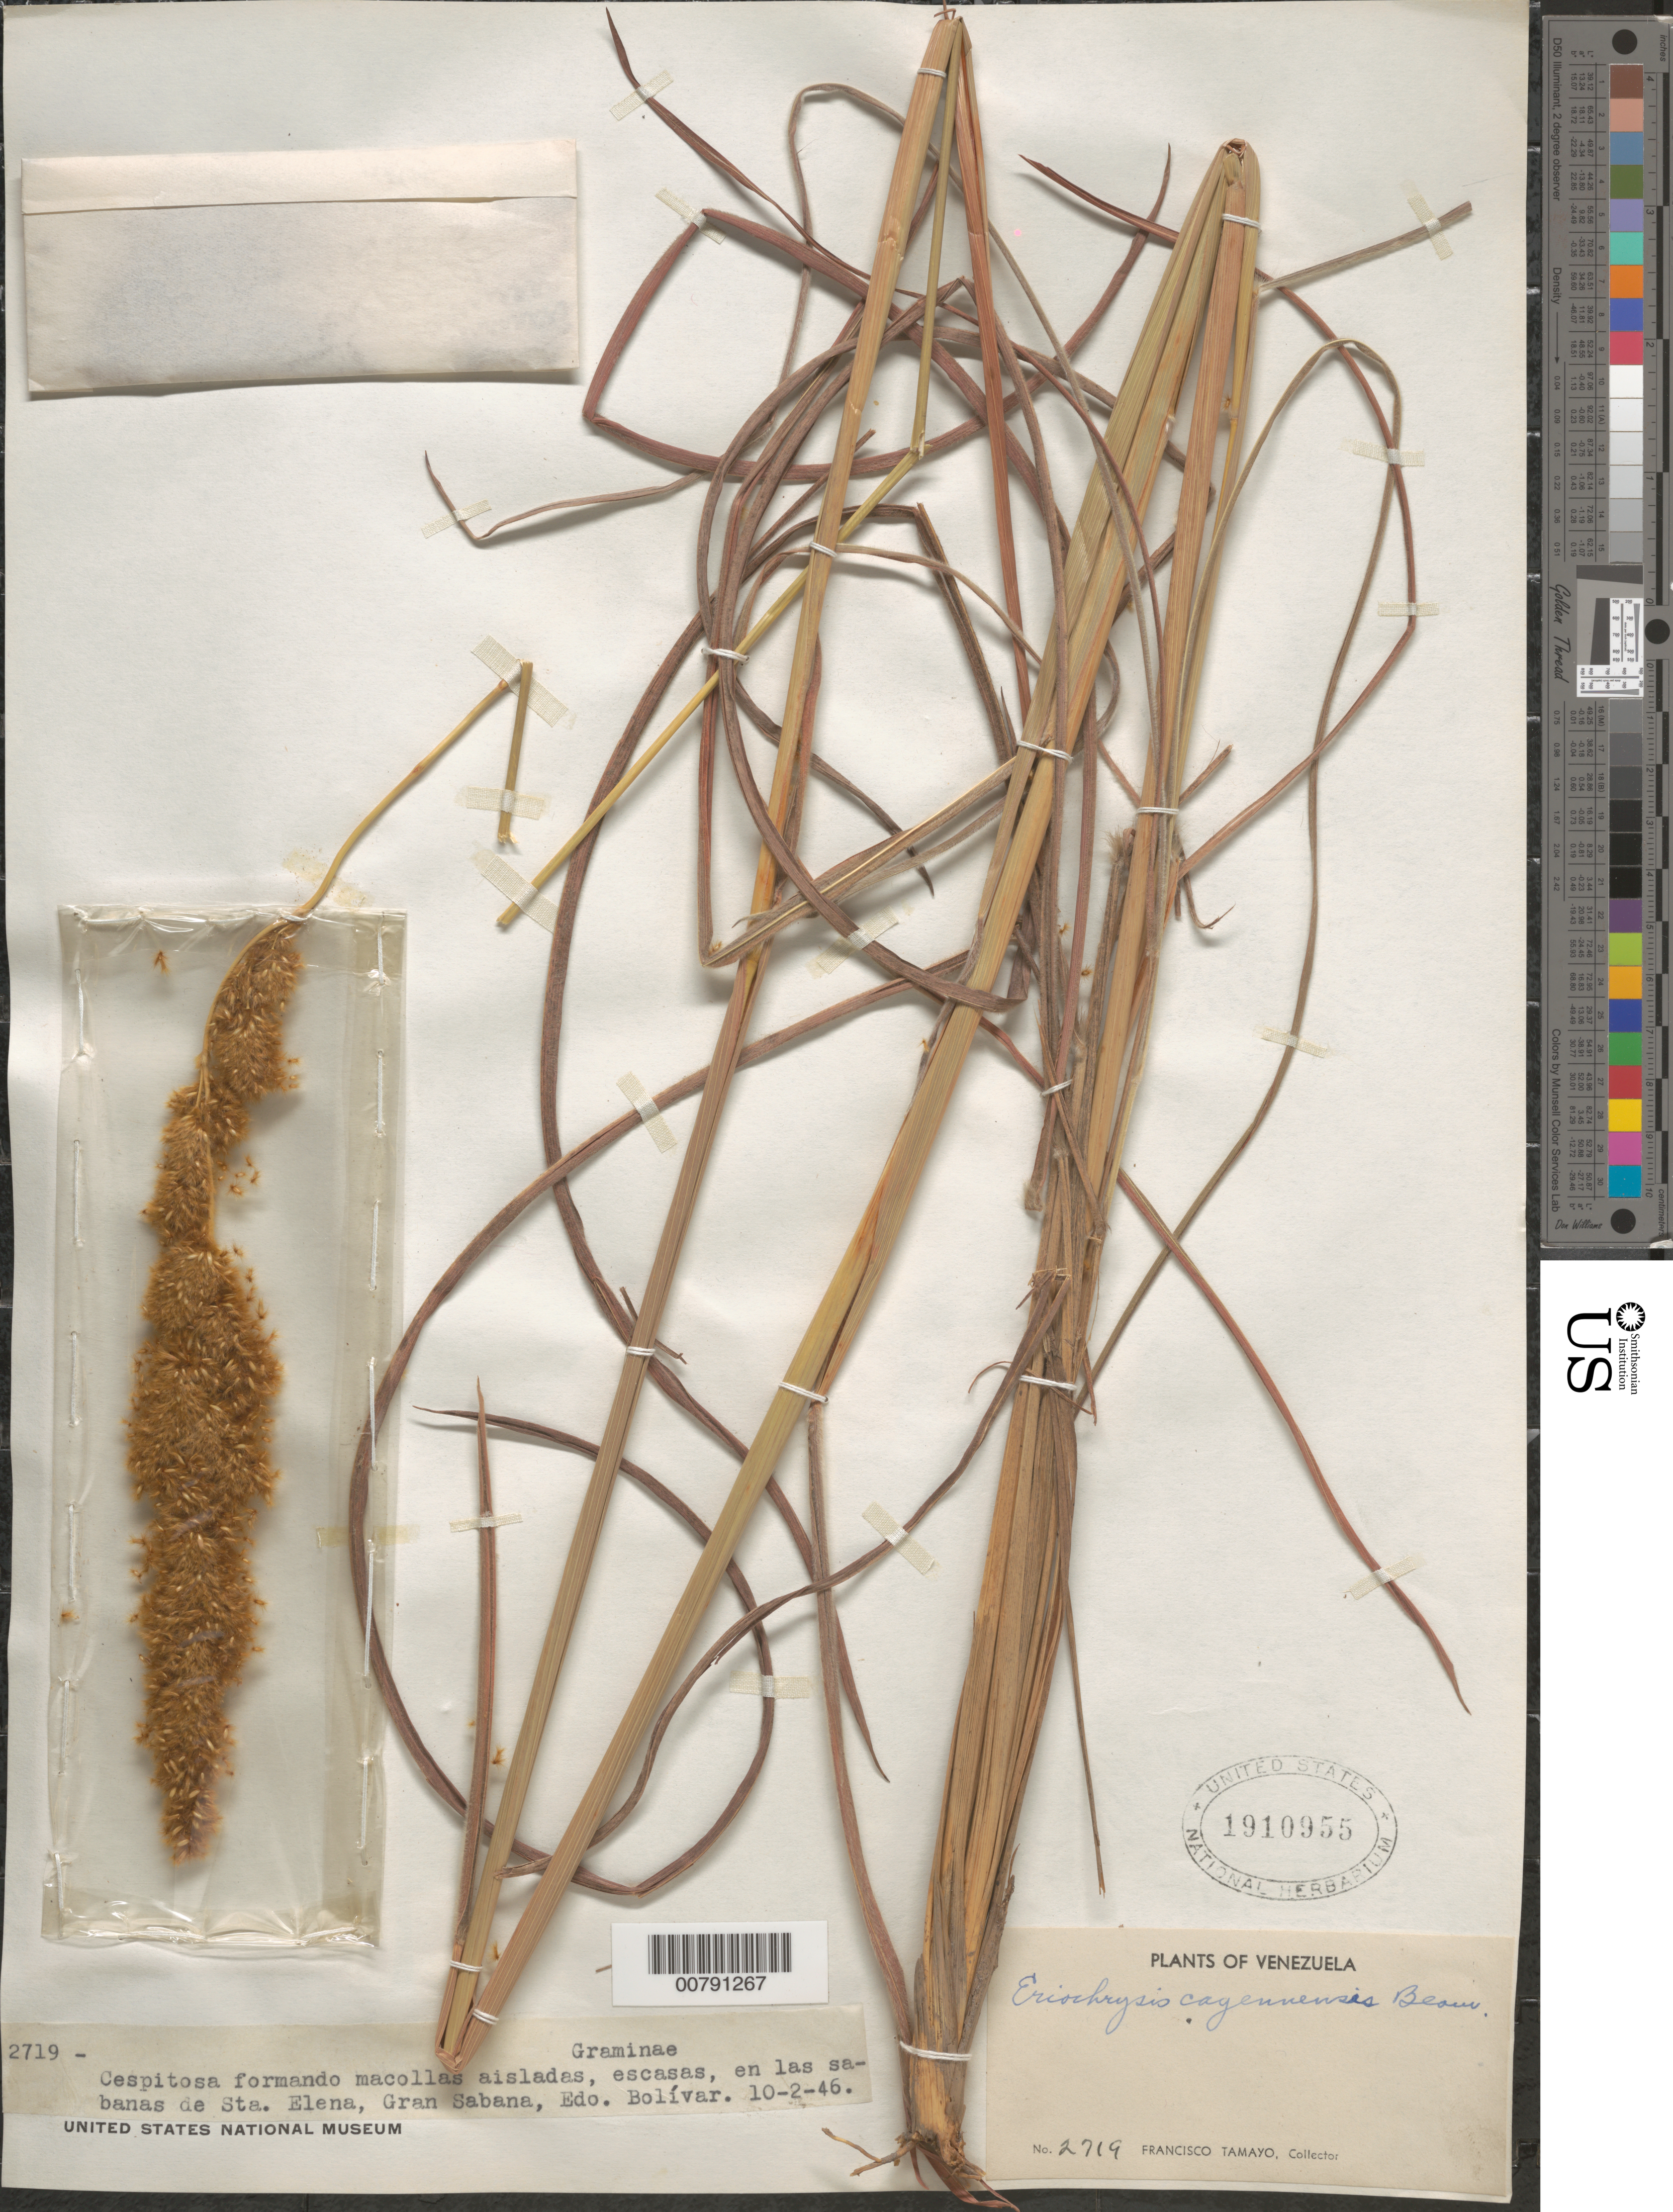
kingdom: Plantae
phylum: Tracheophyta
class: Liliopsida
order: Poales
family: Poaceae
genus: Eriochrysis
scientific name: Eriochrysis cayennensis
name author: P. Beauv.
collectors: F. Tamayo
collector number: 2719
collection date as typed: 10-Feb-46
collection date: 1946-02-10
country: Venezuela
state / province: Bolívar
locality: Gran Sabana, Sta. Elena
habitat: Sabanas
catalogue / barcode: US 1910955